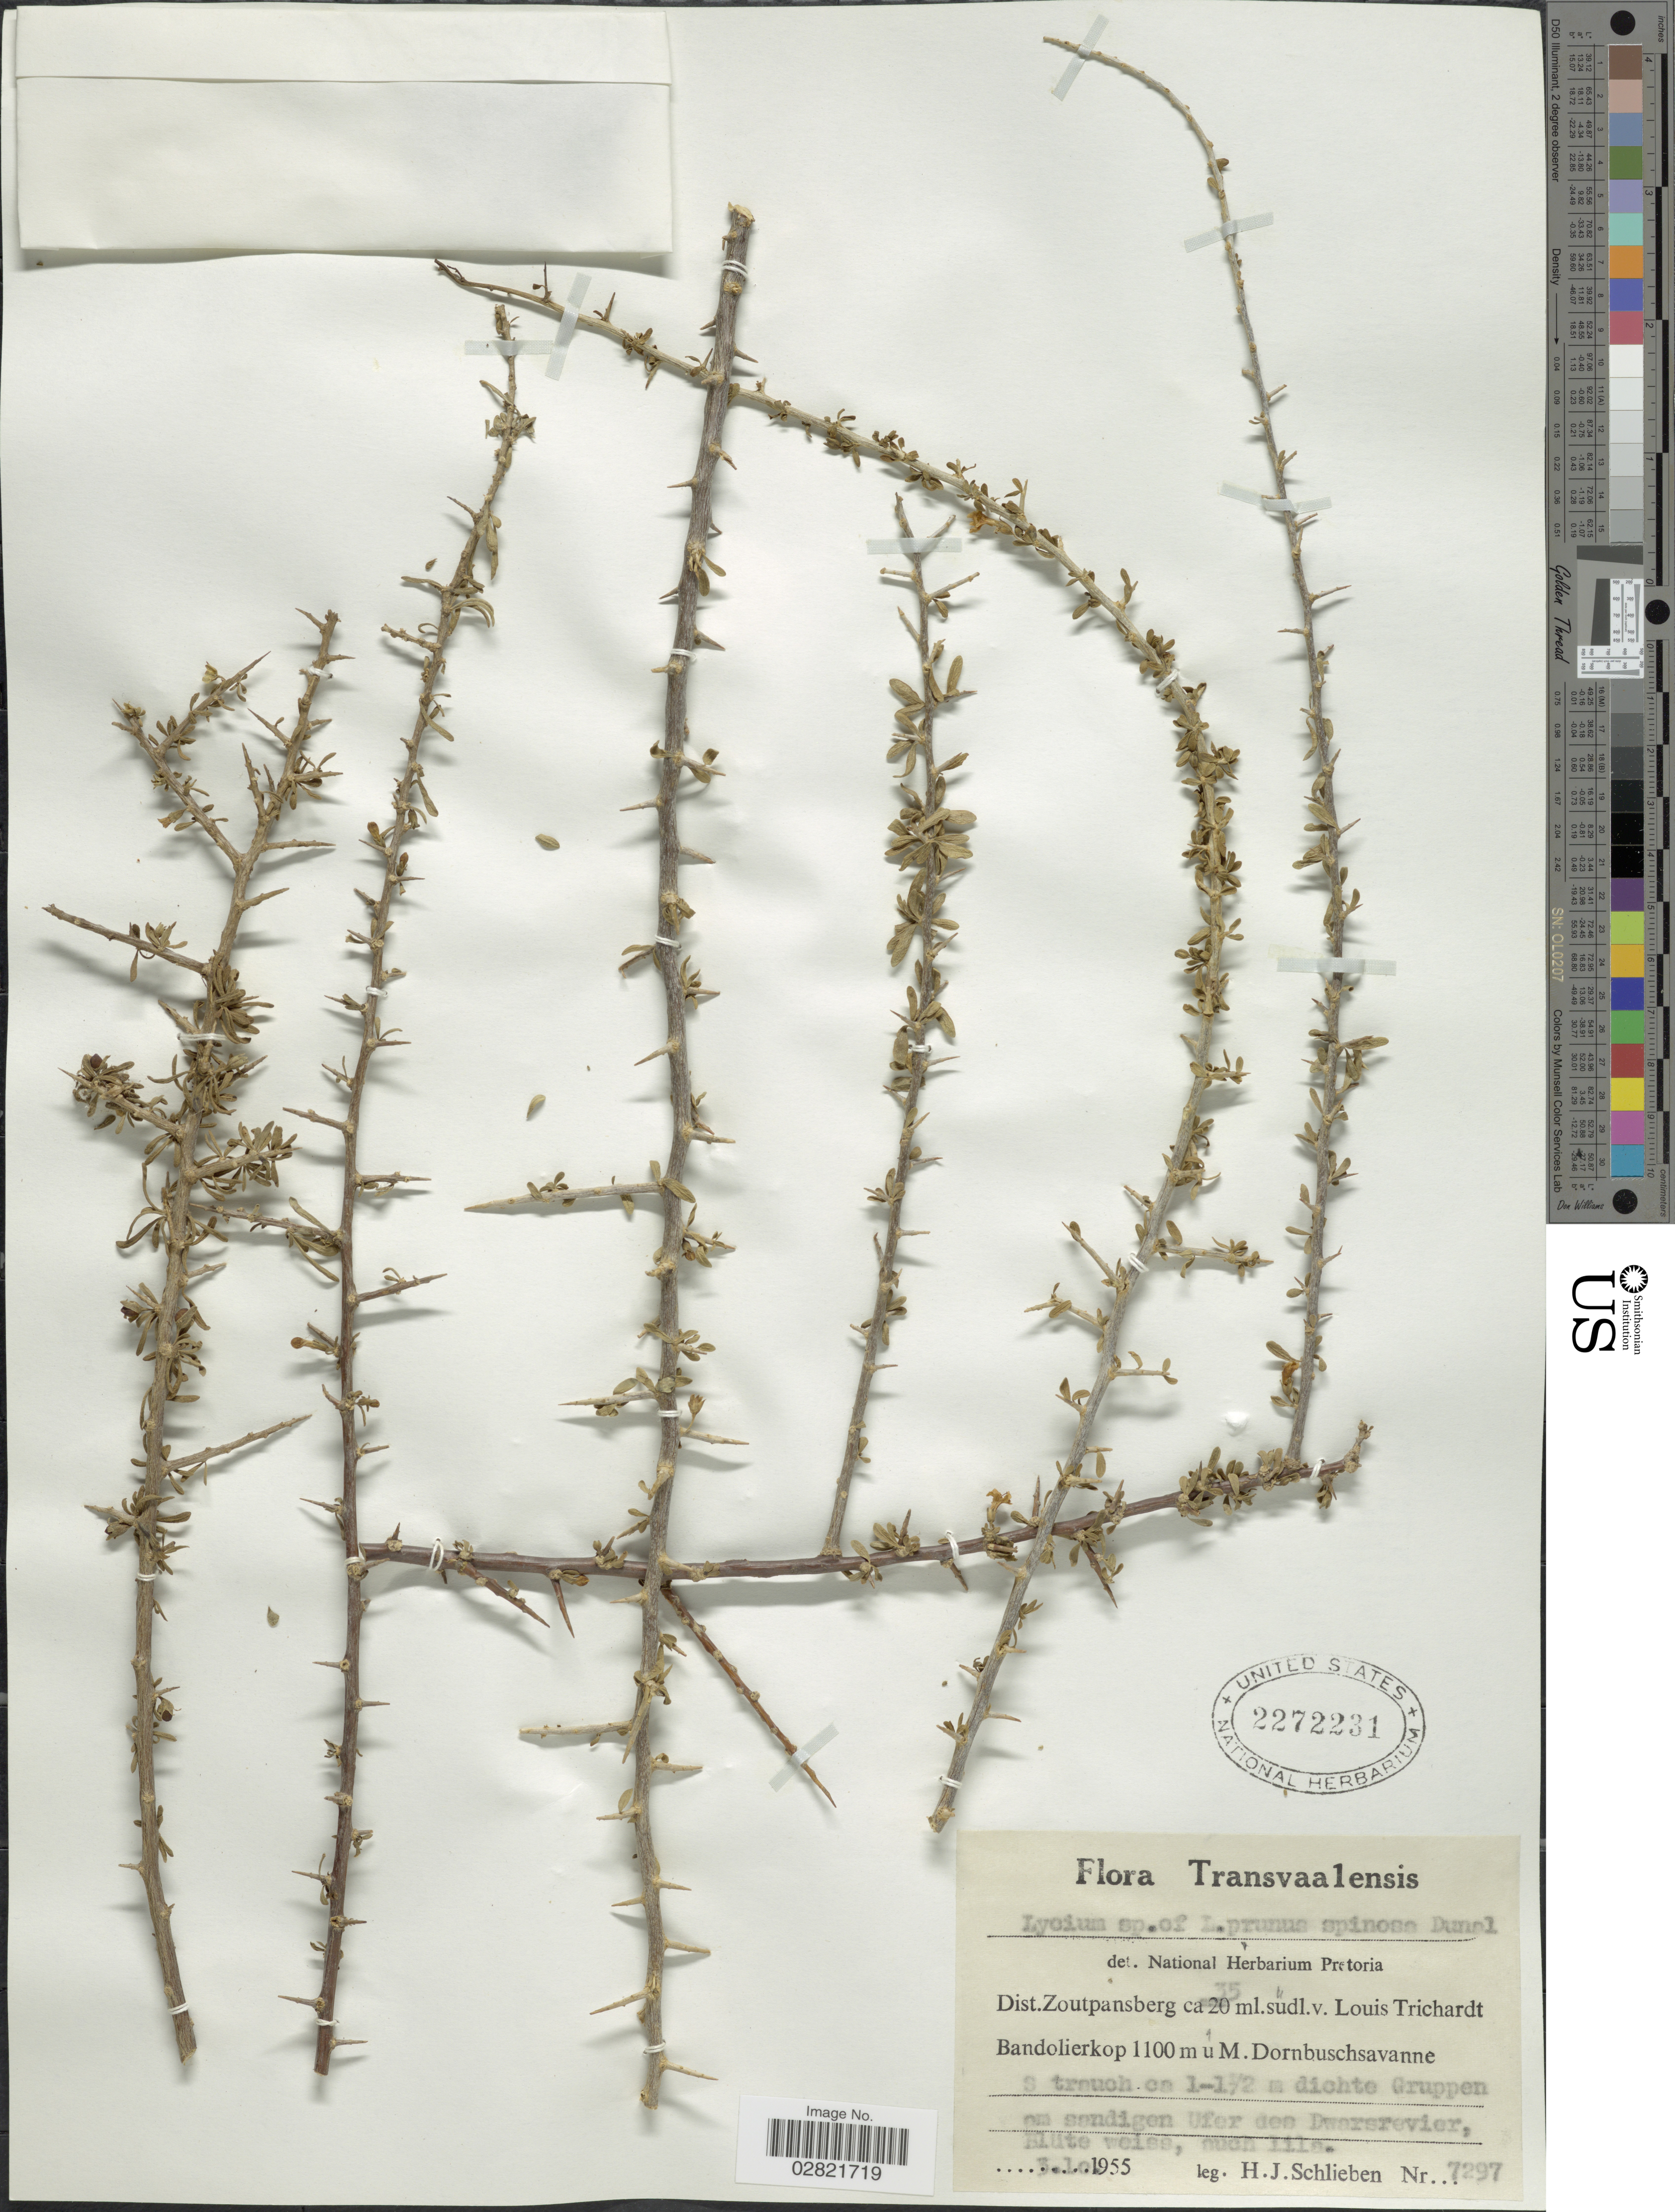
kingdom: Plantae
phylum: Tracheophyta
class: Magnoliopsida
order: Solanales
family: Solanaceae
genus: Lycium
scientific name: Lycium sp.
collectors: H. J. Schlieben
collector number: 7279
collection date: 1955-10-03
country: South Africa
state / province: Limpopo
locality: Transvaalensis. Dist.Zoutpansberg ca 35 ml.Südl.v. Louis Trichardt Bandolierkop.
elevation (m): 1100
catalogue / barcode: US 2272231